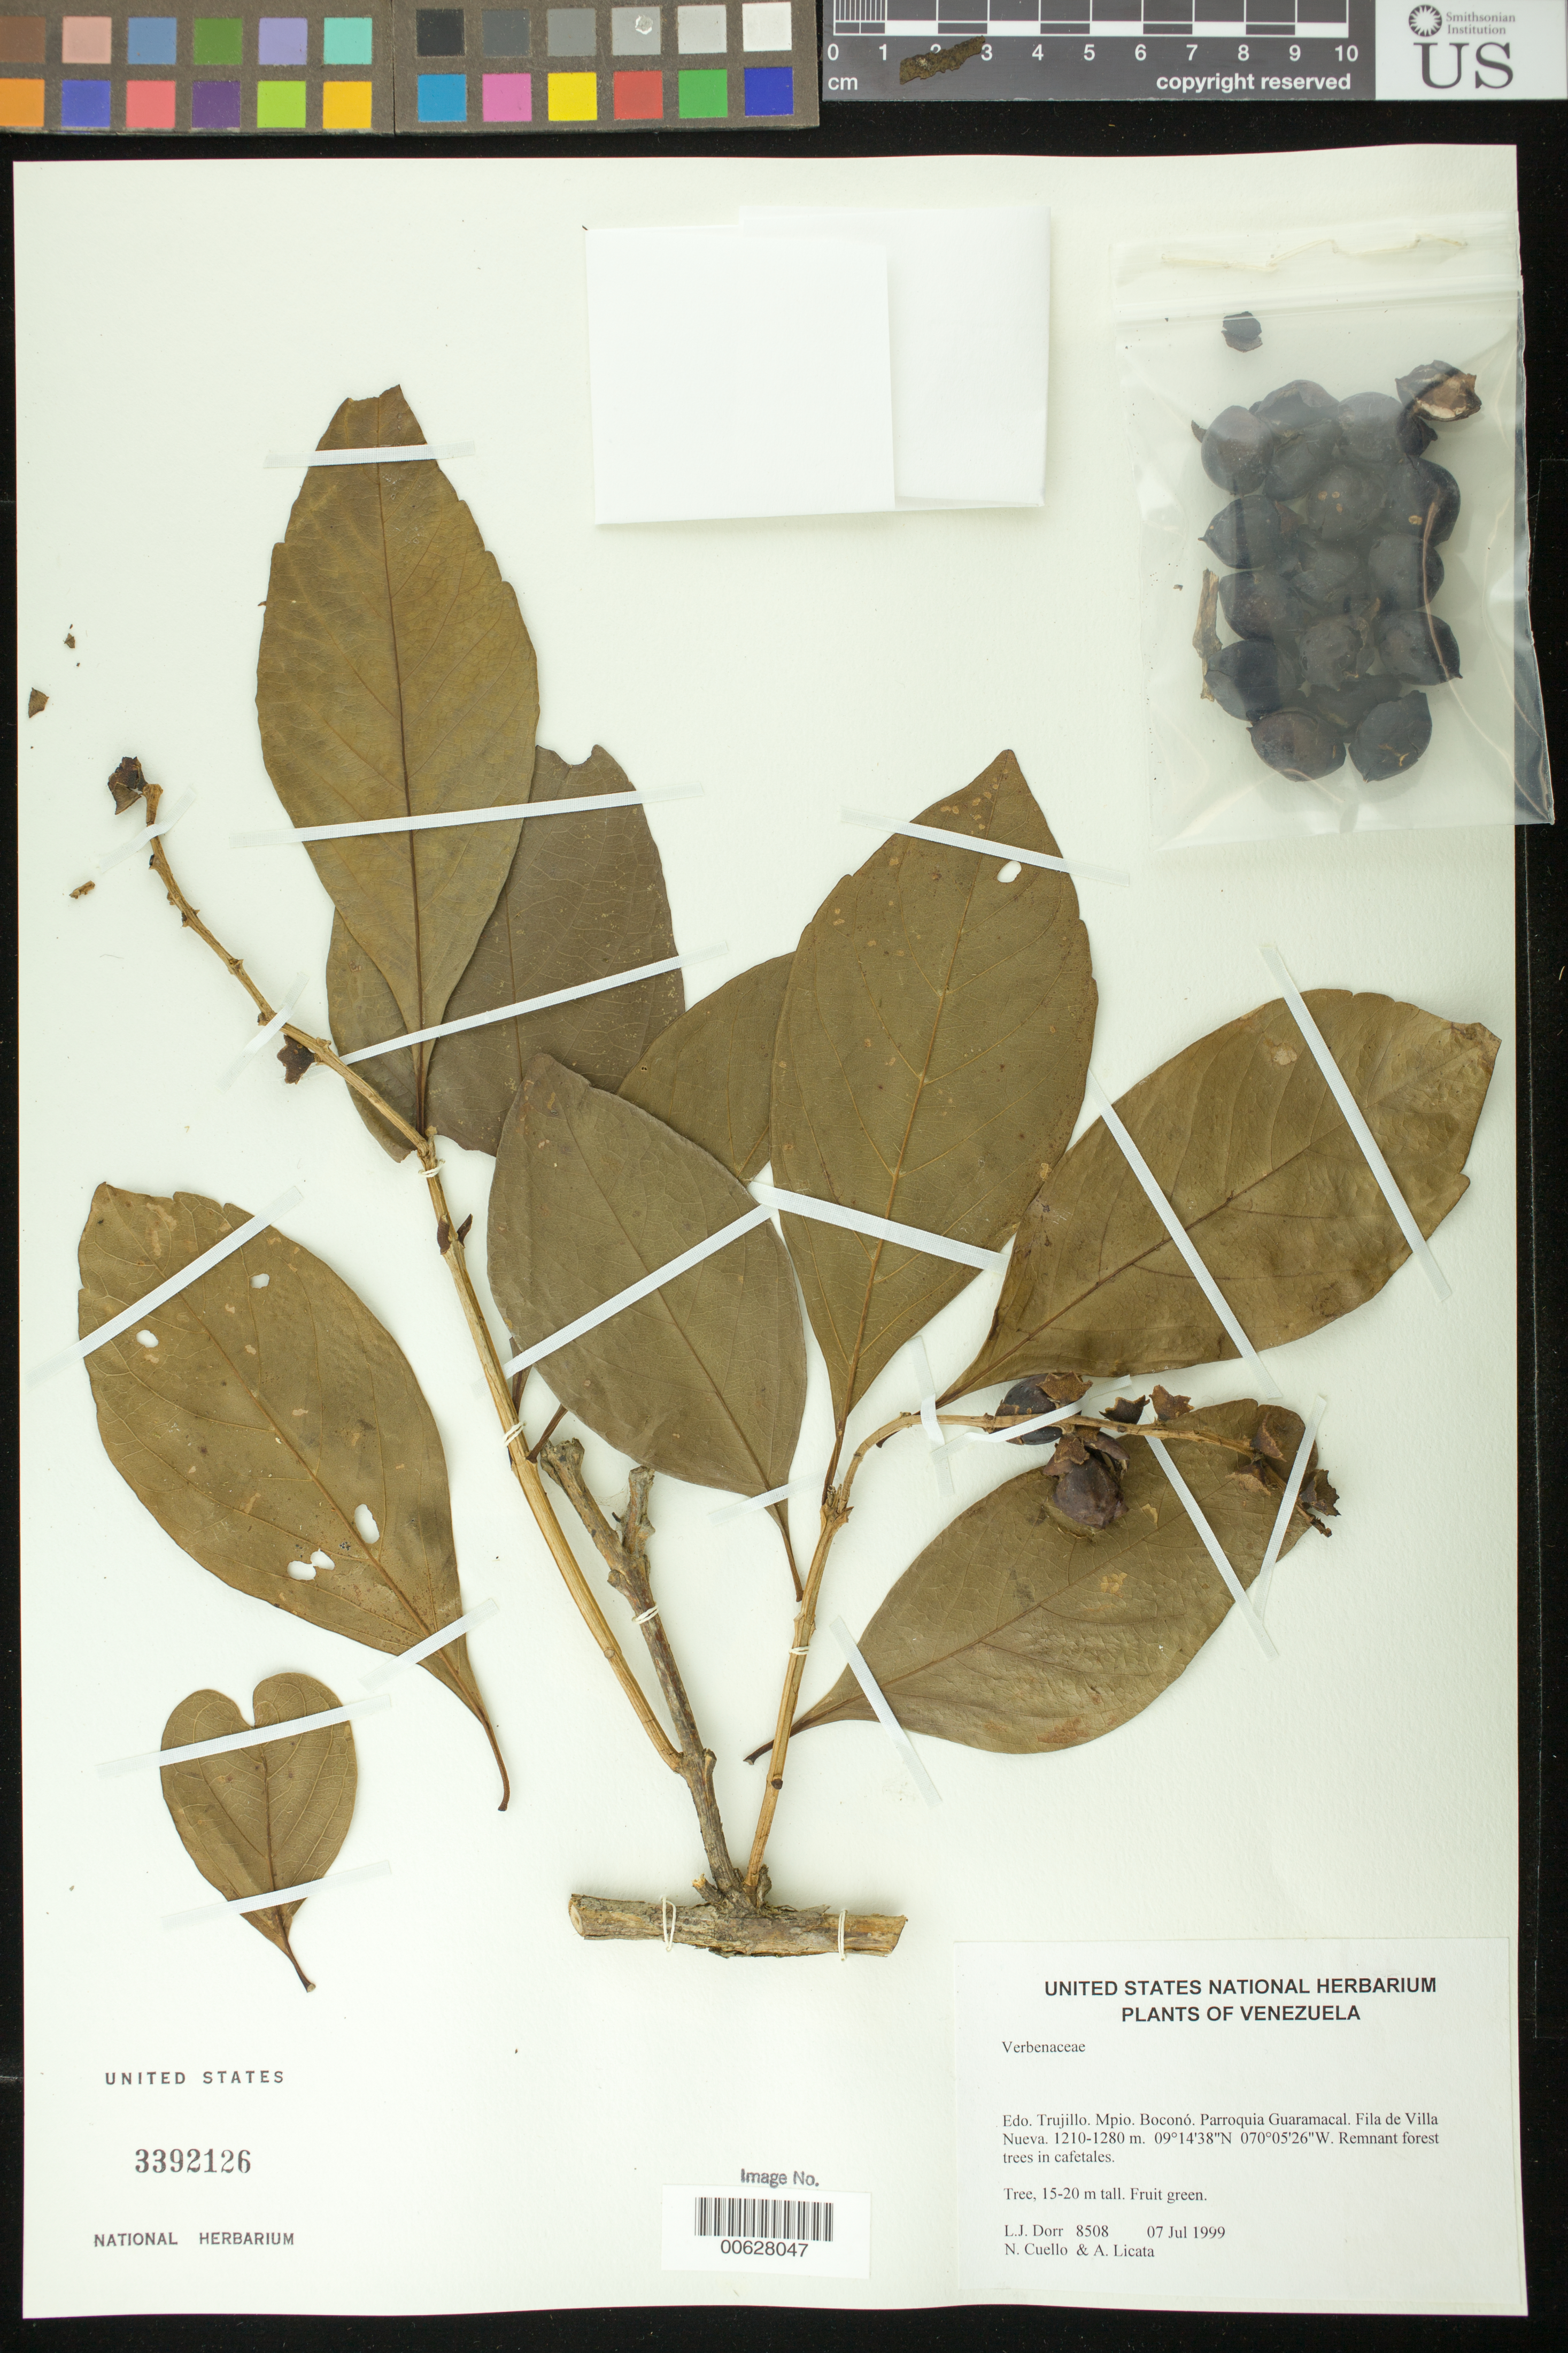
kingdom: Plantae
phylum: Tracheophyta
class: Magnoliopsida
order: Lamiales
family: Verbenaceae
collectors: L. J. Dorr, N. L. Cuello & A. Licata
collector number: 8508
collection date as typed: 07 Jul 1999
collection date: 1999-07-07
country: Venezuela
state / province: Trujillo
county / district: Boconó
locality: Parroquia Guaramacal. Fila de Villa Nueva.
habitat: Remnant forest trees in cafetales.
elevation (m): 1210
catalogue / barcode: US 3392126